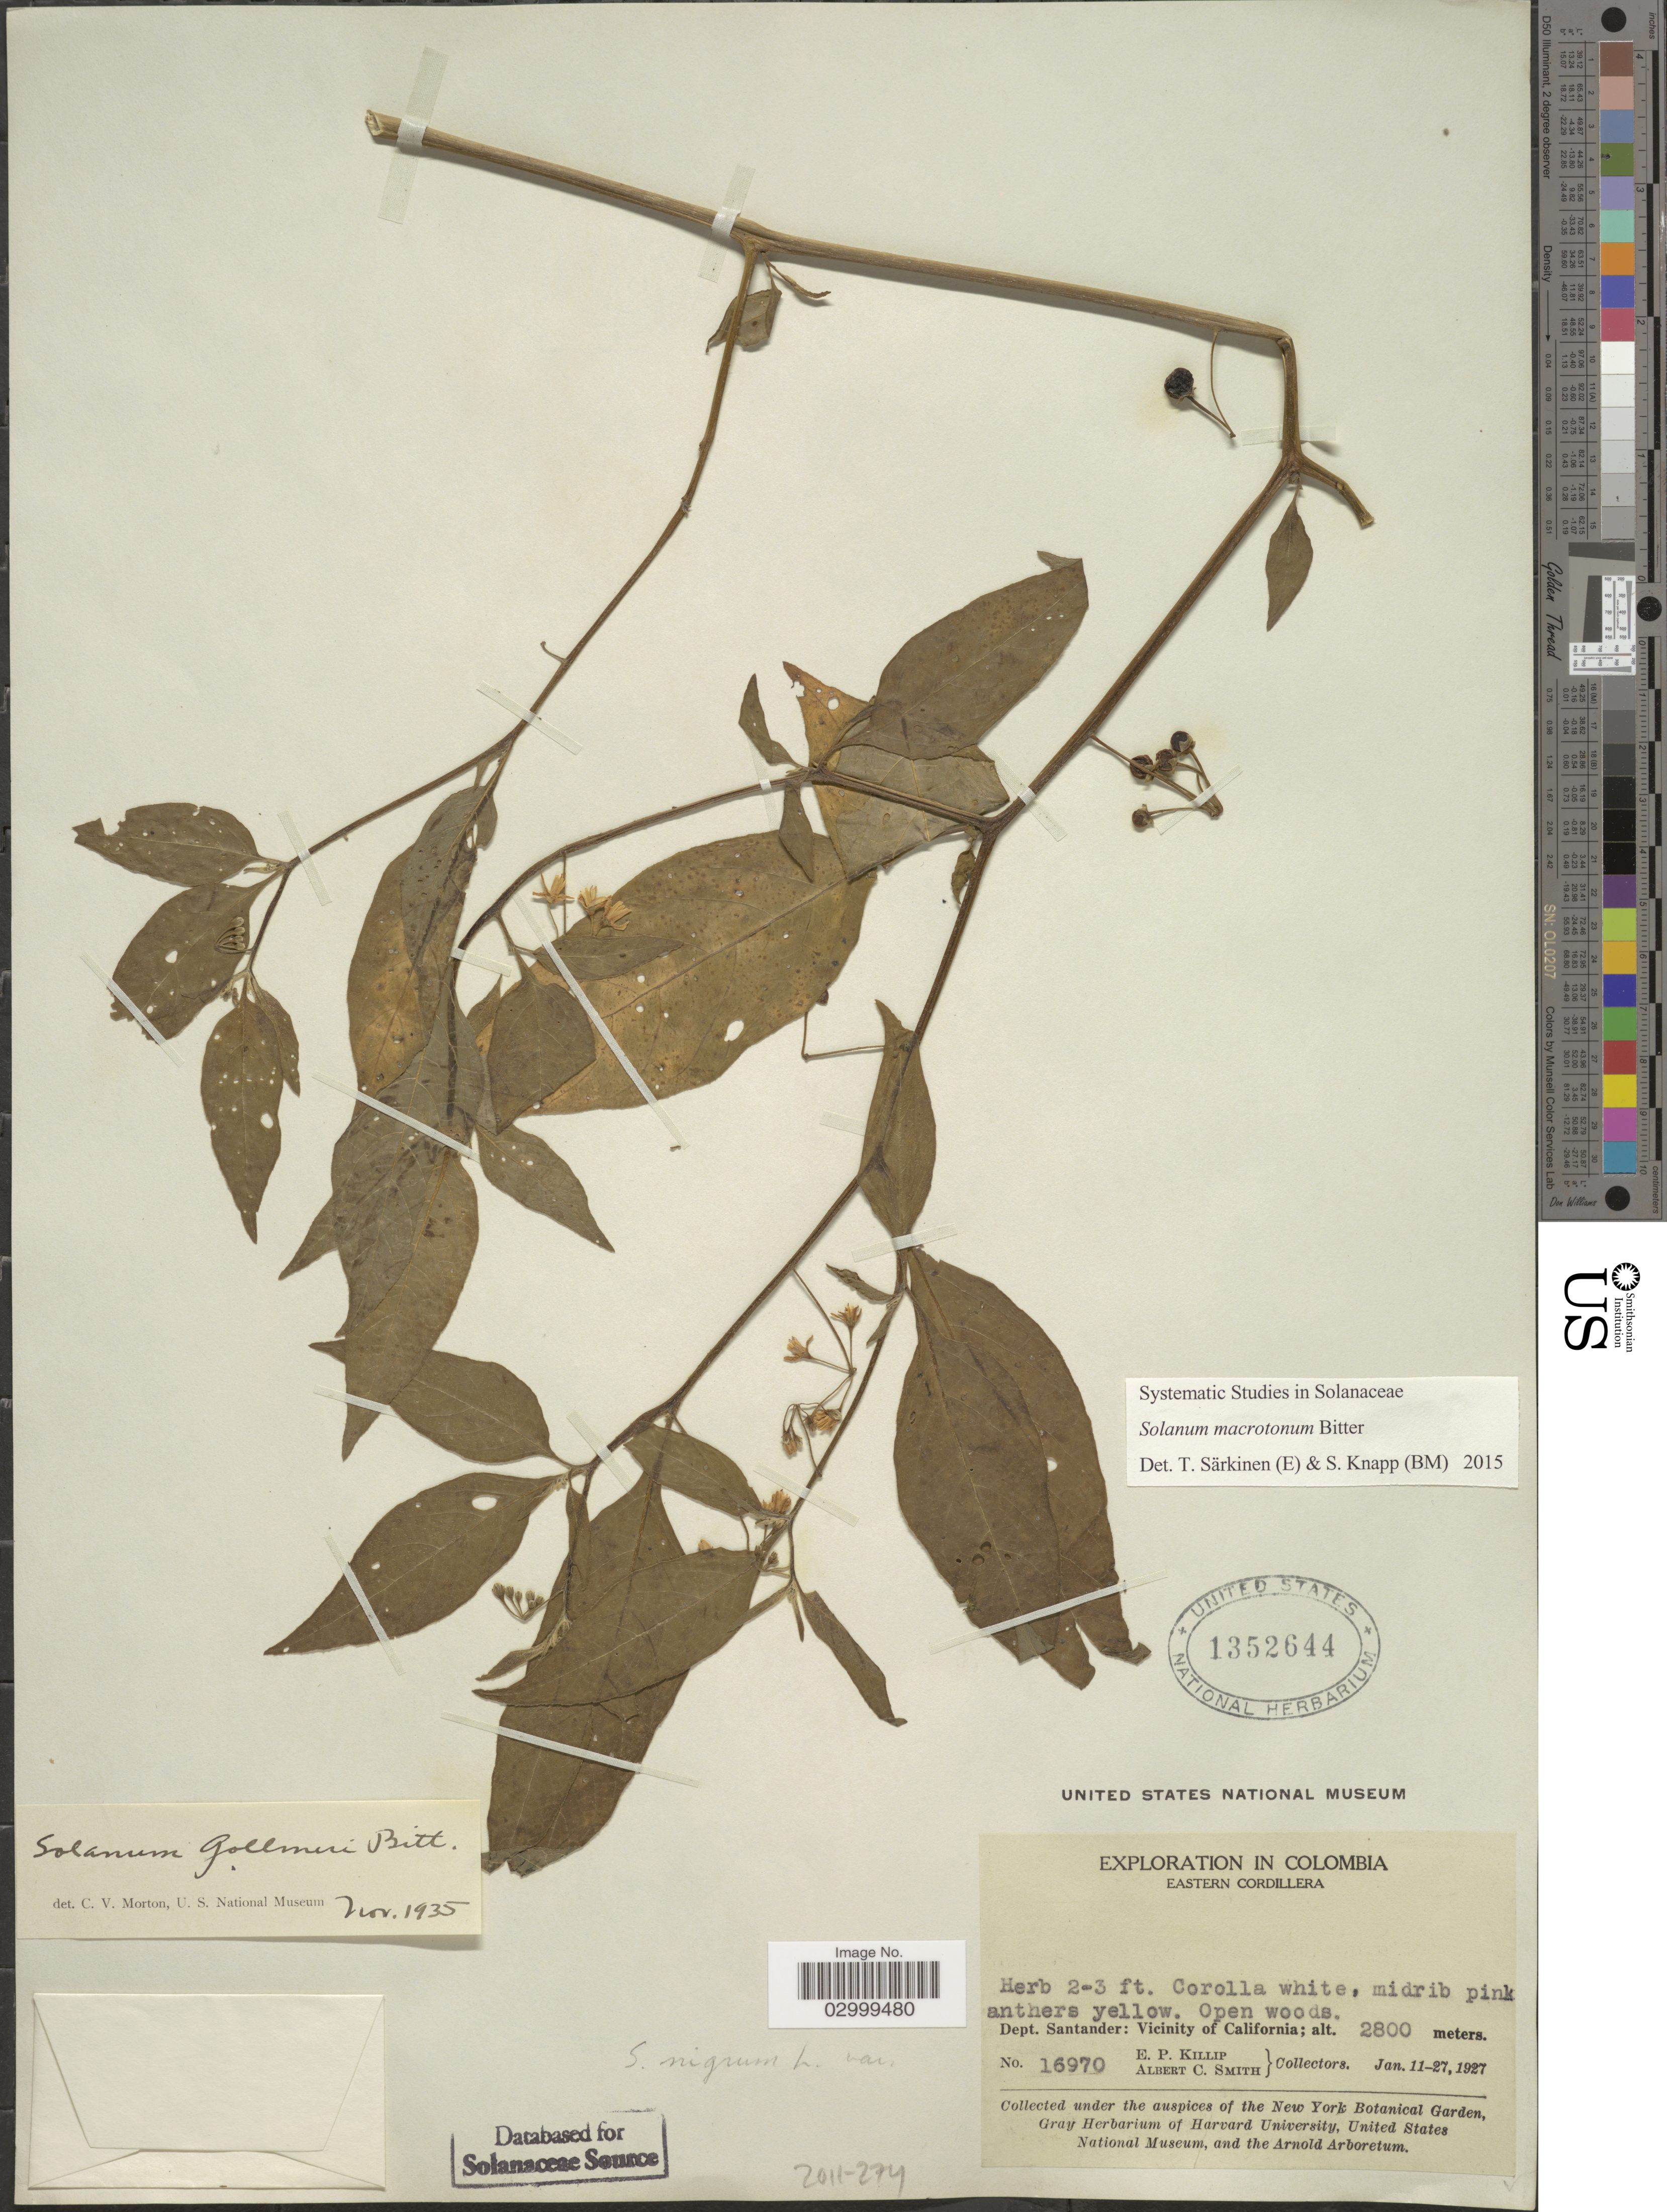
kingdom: Plantae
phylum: Tracheophyta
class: Magnoliopsida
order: Solanales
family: Solanaceae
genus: Solanum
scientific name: Solanum macrotonum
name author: Bitter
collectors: E. P. Killip & A. C. Smith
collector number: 16970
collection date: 1927-01-11/1927-01-27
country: Colombia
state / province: Santander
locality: Eastern Cordillera. Dept. Santander: Vicinity of California.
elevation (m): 2800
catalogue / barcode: US 1352644